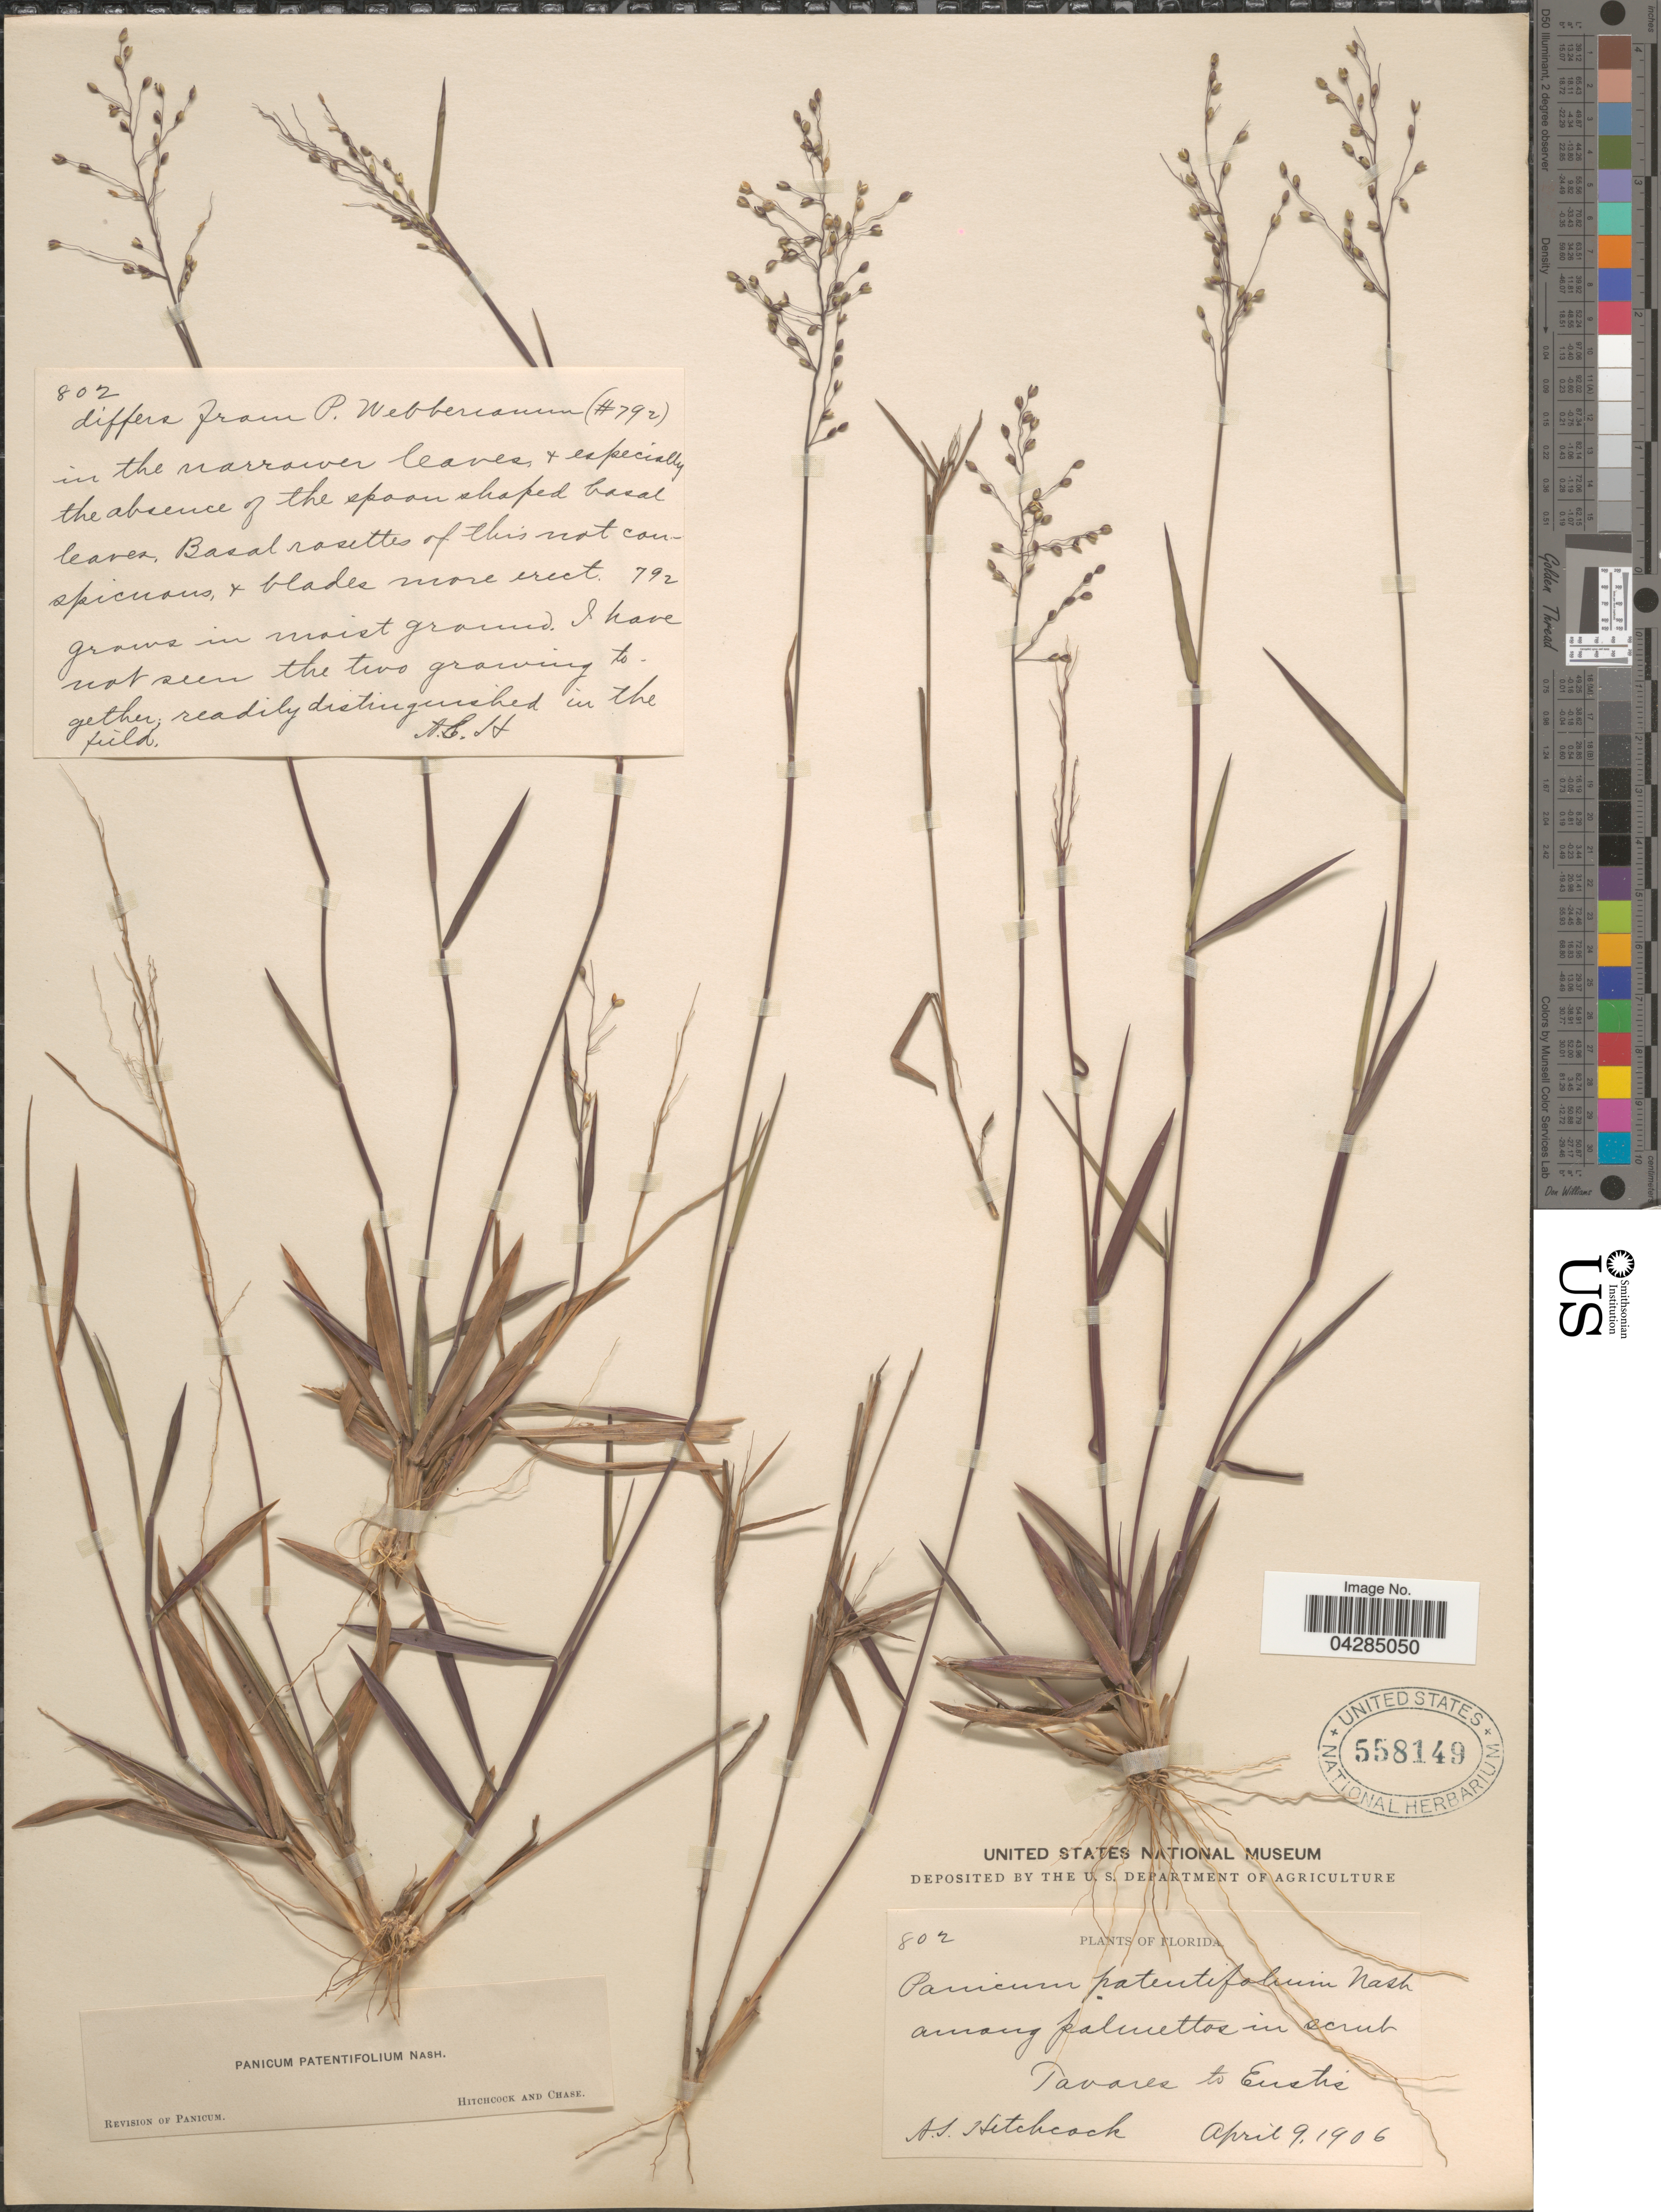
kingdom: Plantae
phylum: Tracheophyta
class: Liliopsida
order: Poales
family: Poaceae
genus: Dichanthelium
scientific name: Dichanthelium portoricense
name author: (Desv. ex Ham.) B.F. Hansen & Wunderlin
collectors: A. S. Hitchcock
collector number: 802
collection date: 1906-04-09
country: United States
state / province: Florida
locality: Tavares to Eustis.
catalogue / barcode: US 558149